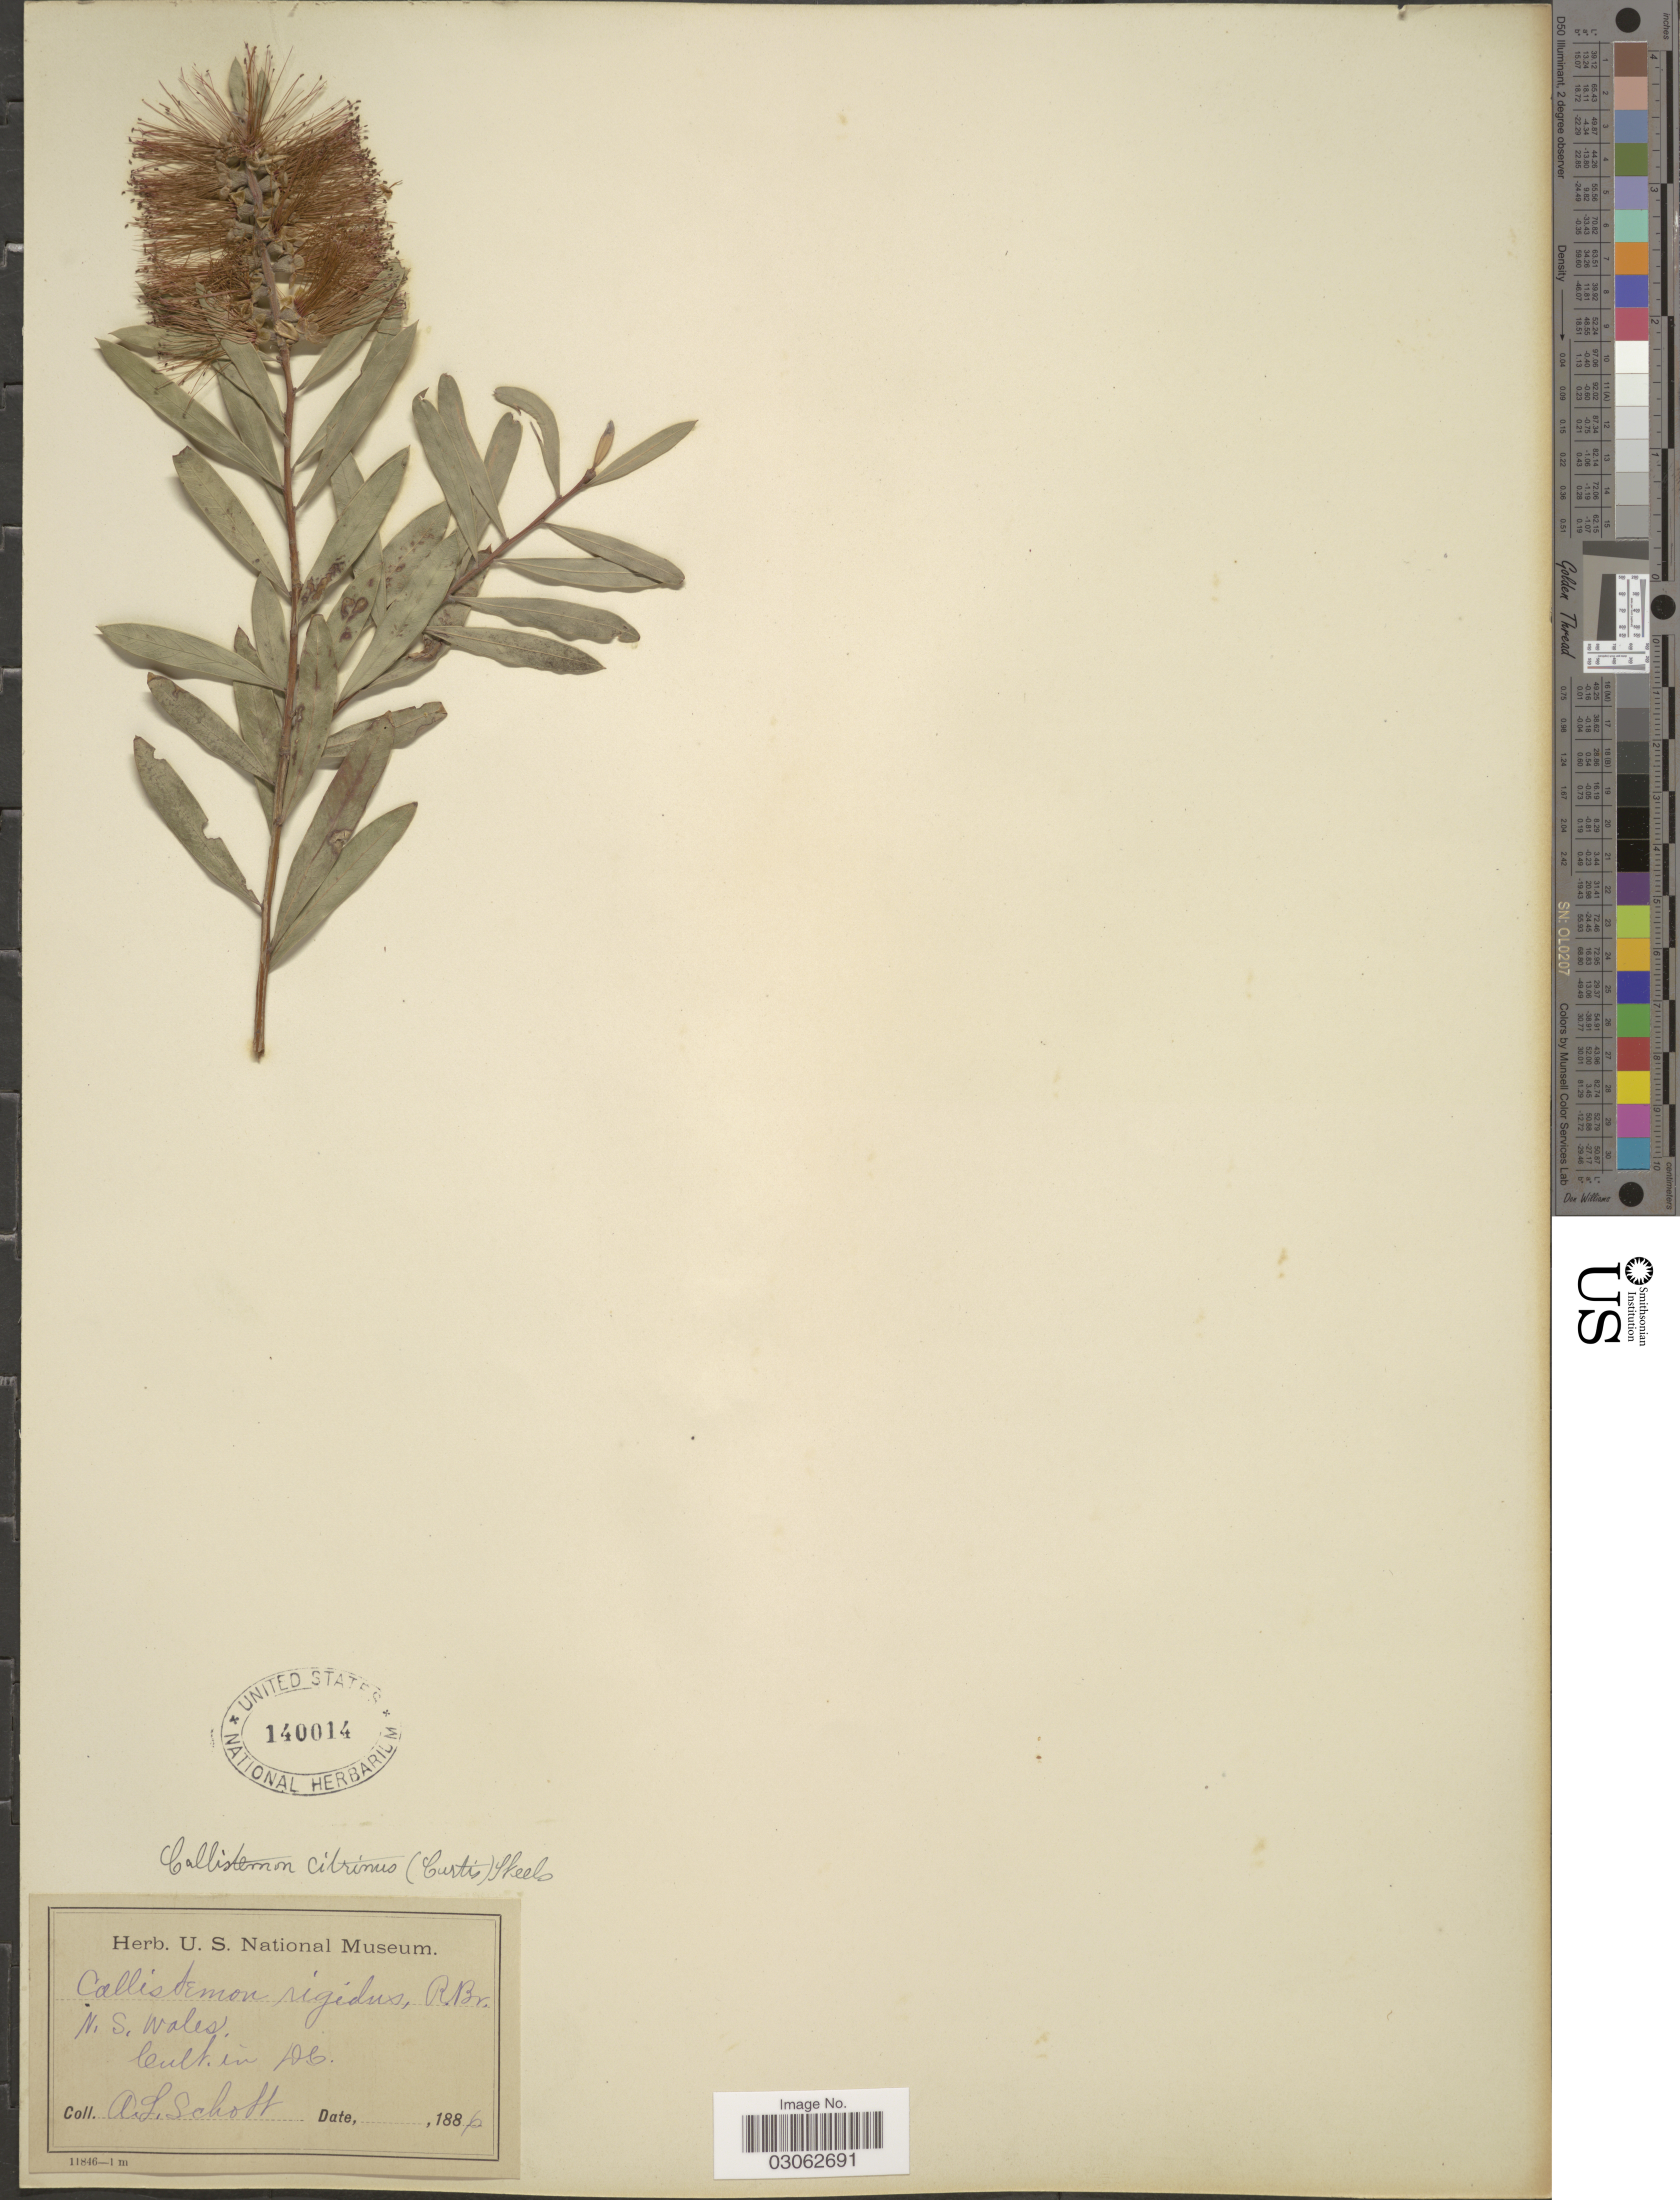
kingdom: Plantae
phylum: Tracheophyta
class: Magnoliopsida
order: Myrtales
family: Myrtaceae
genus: Callistemon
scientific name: Callistemon citrinus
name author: (Curtis) Skeels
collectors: A. L. Schott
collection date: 1886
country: United States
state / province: District of Columbia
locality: Cult. in D.C.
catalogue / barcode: US 140014